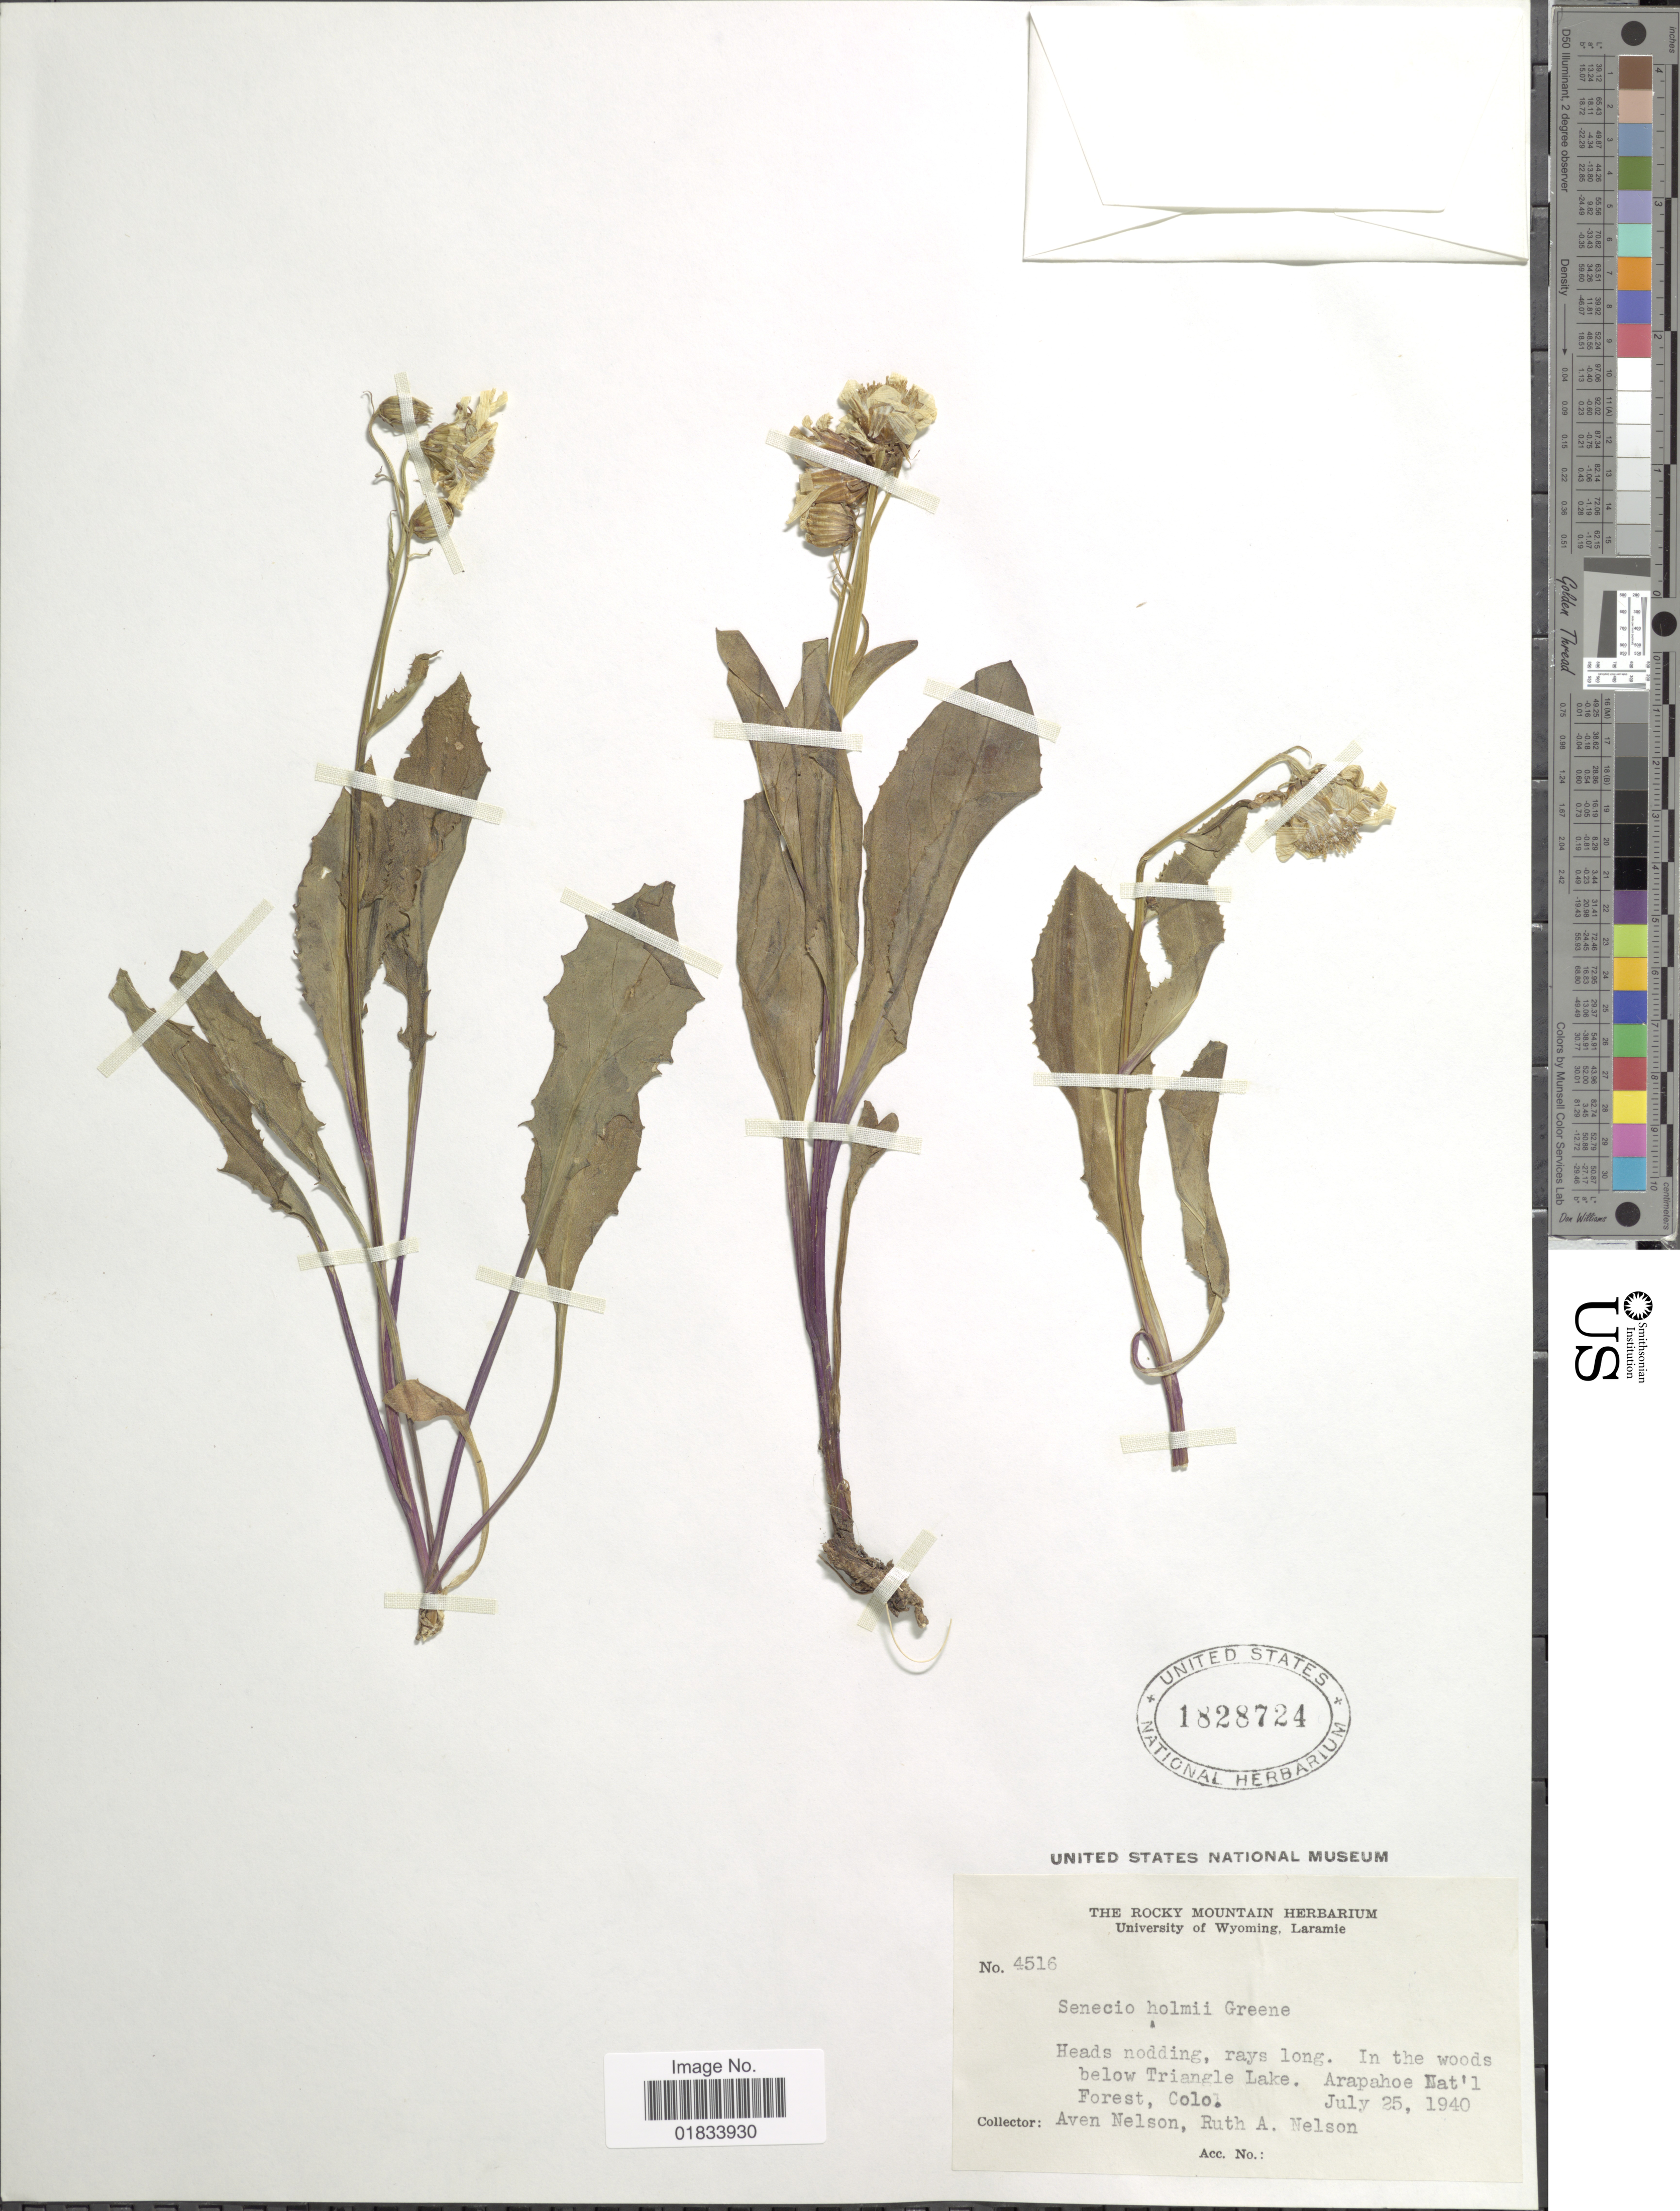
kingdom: Plantae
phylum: Tracheophyta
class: Magnoliopsida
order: Asterales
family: Asteraceae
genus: Senecio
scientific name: Senecio amplectens var. holmii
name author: (Greene) Harrington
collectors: A. Nelson & R. A. Nelson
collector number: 4516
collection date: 1940-07-25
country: United States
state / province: Colorado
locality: In the woods below Triangle Lake, Arapahoe Nat'l Forest, Colo.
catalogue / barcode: US 1828724